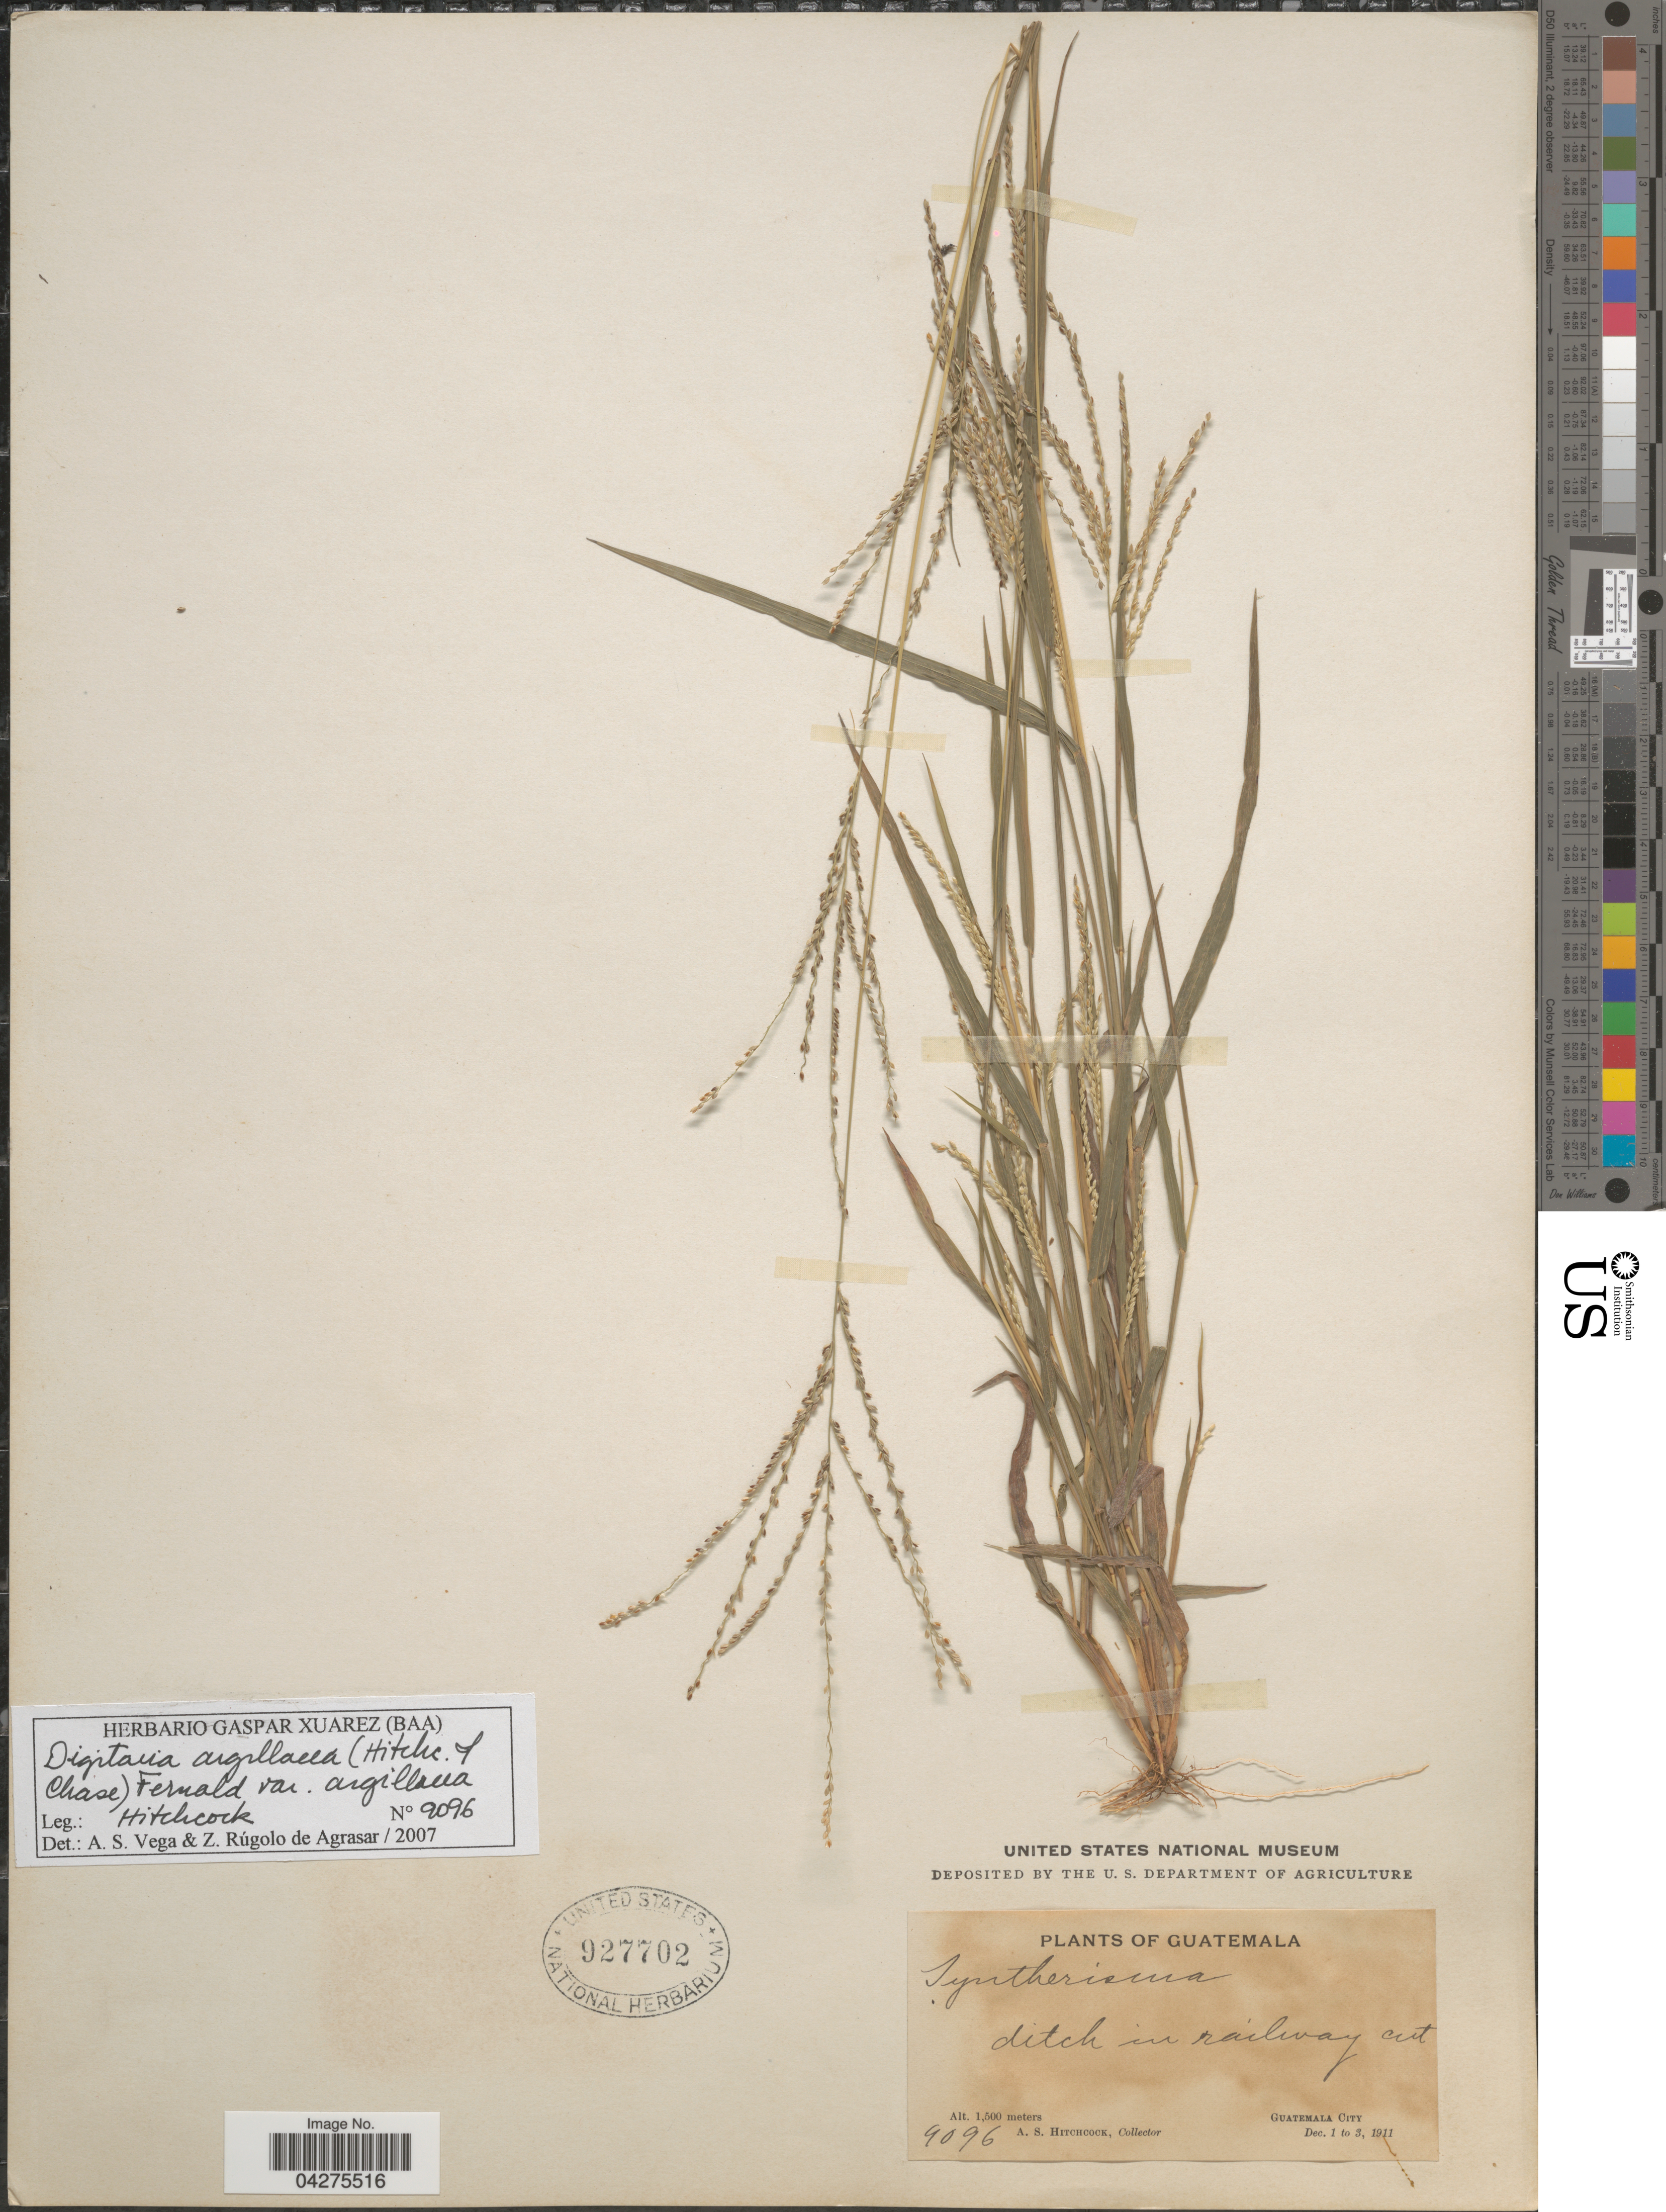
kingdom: Plantae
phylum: Tracheophyta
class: Liliopsida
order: Poales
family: Poaceae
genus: Digitaria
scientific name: Digitaria argillacea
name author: (Hitchc. & Chase) Fernald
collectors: A. S. Hitchcock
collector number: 9096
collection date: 1911-12-01/1911-12-03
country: Guatemala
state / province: Guatemala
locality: Ditch in railway cut. Guatemala City.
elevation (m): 1500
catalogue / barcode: US 927702